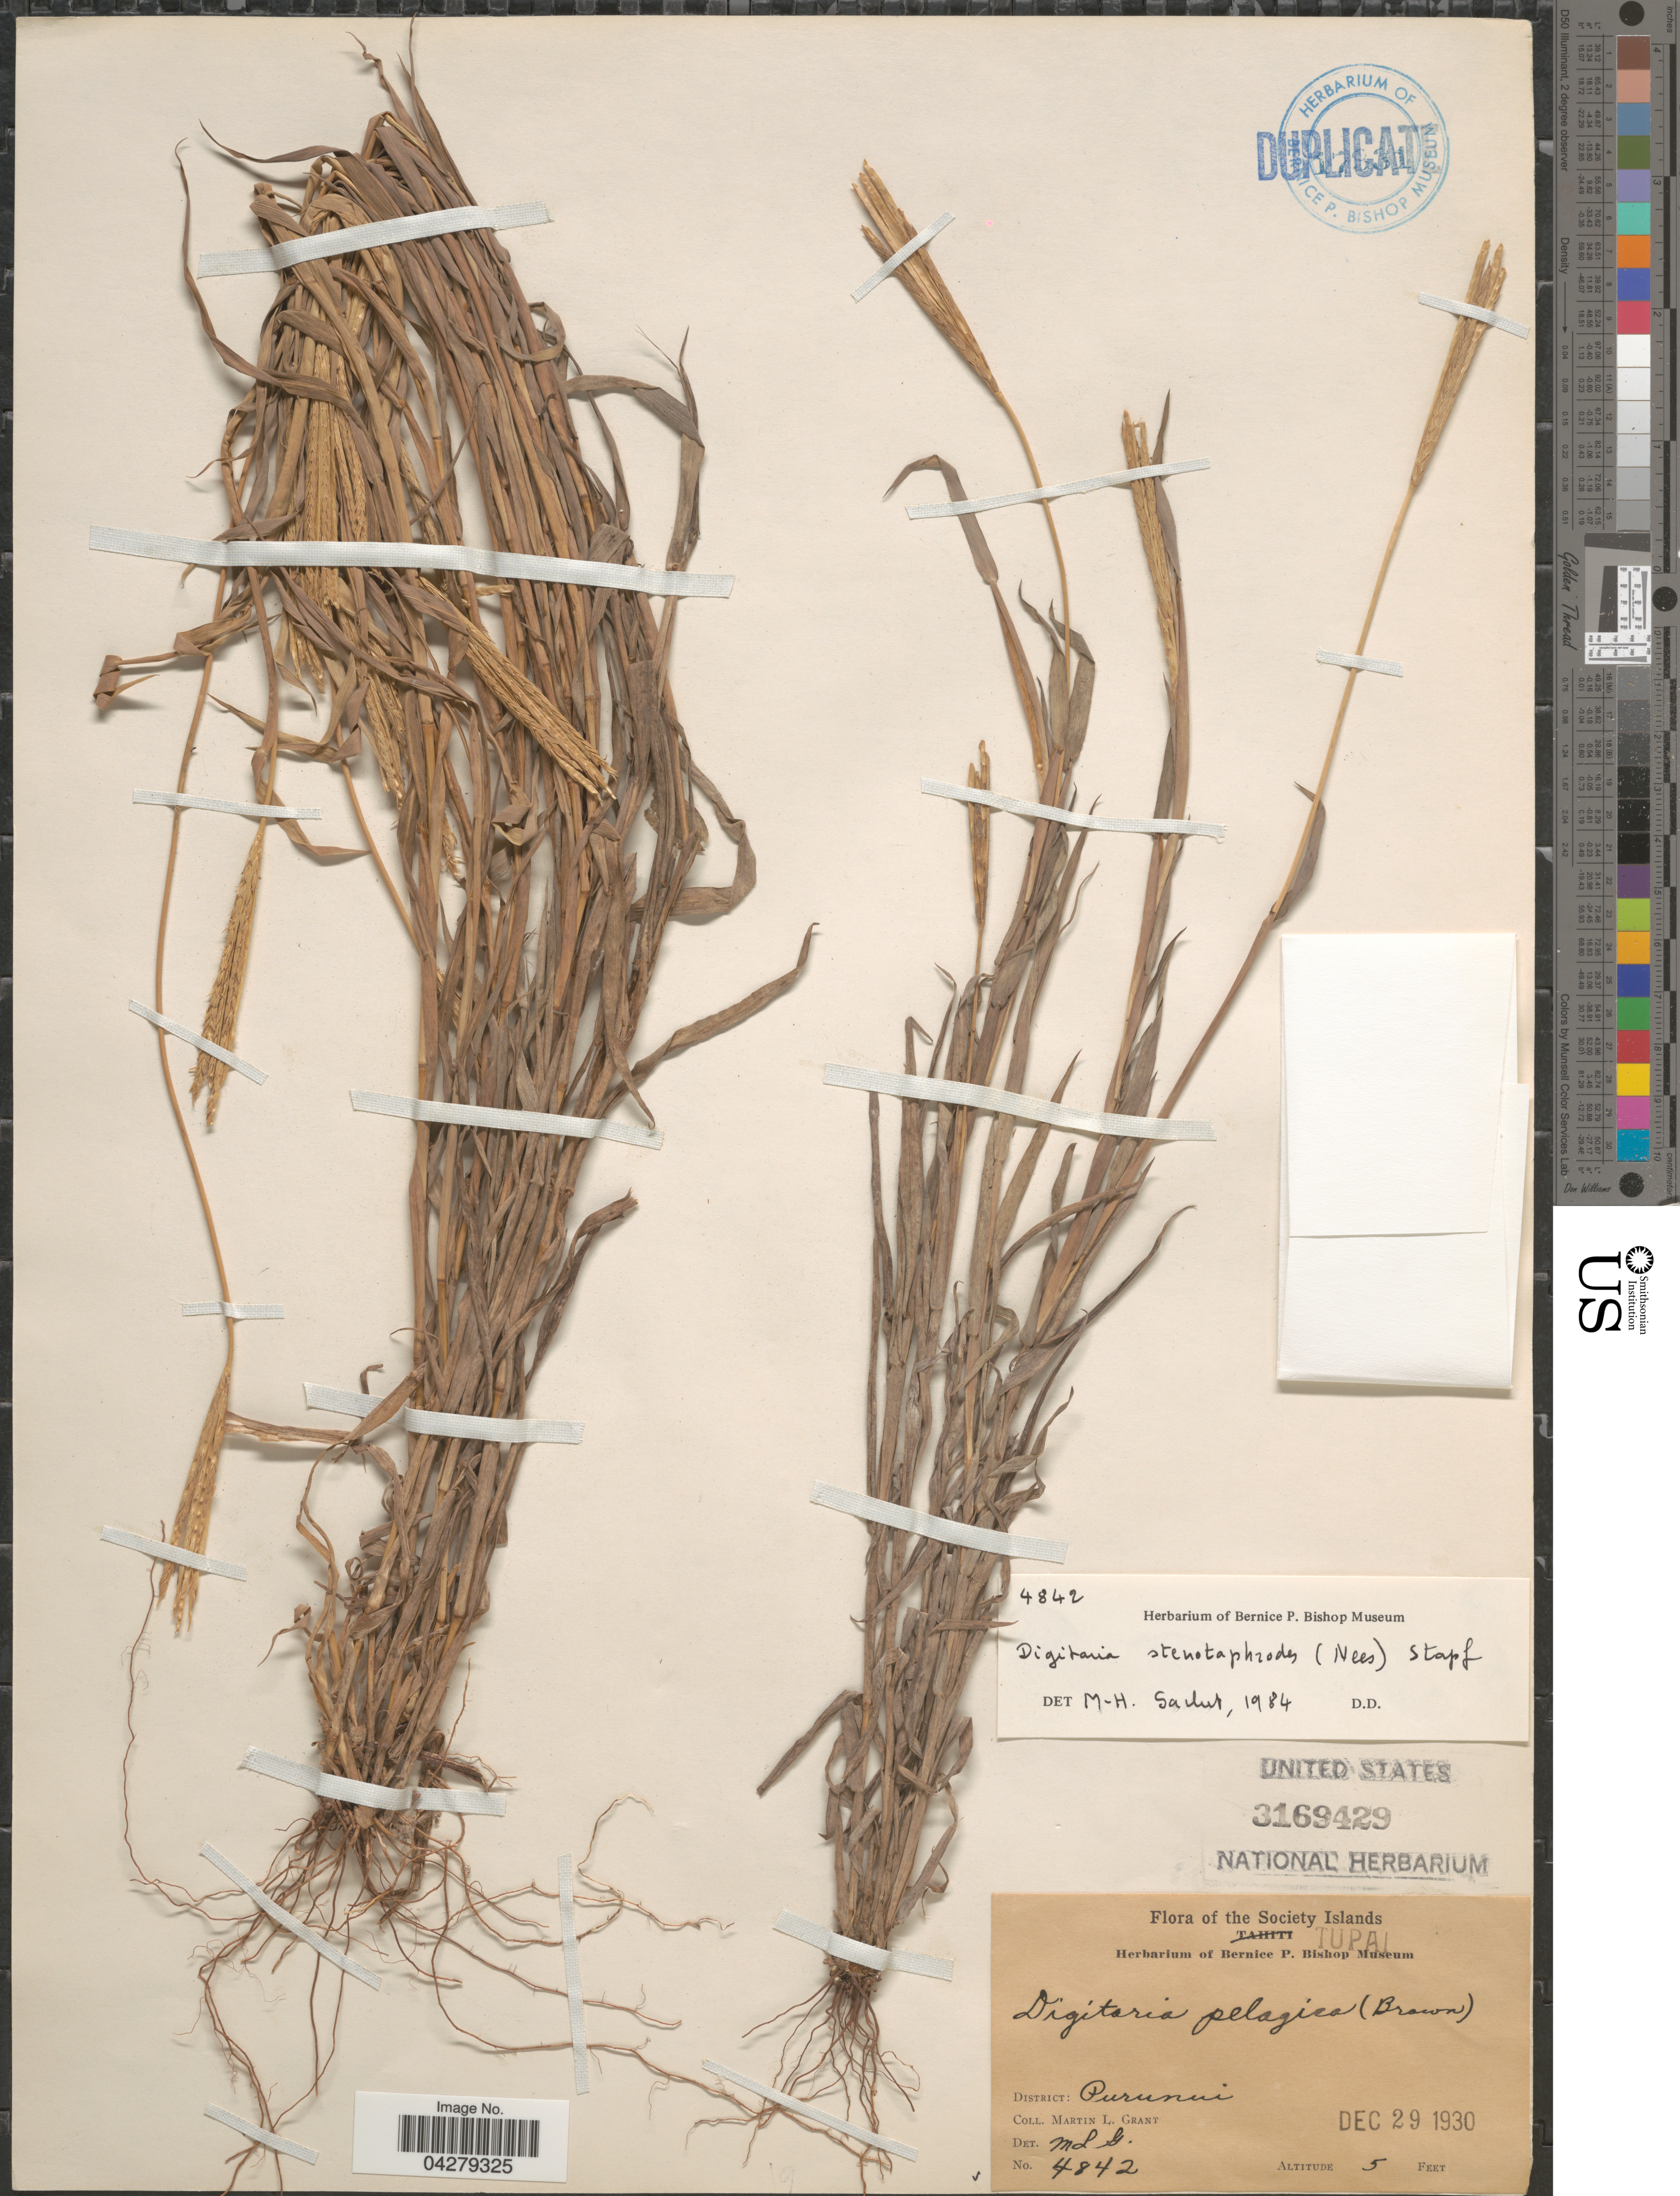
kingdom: Plantae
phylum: Tracheophyta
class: Liliopsida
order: Poales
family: Poaceae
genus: Digitaria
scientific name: Digitaria stenotaphrodes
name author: (Steud.) Stapf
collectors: M. L. Grant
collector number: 4842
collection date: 1930-12-29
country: French Polynesia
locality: The Society Islands. Tupai. District: Purunui.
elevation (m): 2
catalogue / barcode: US 3169429